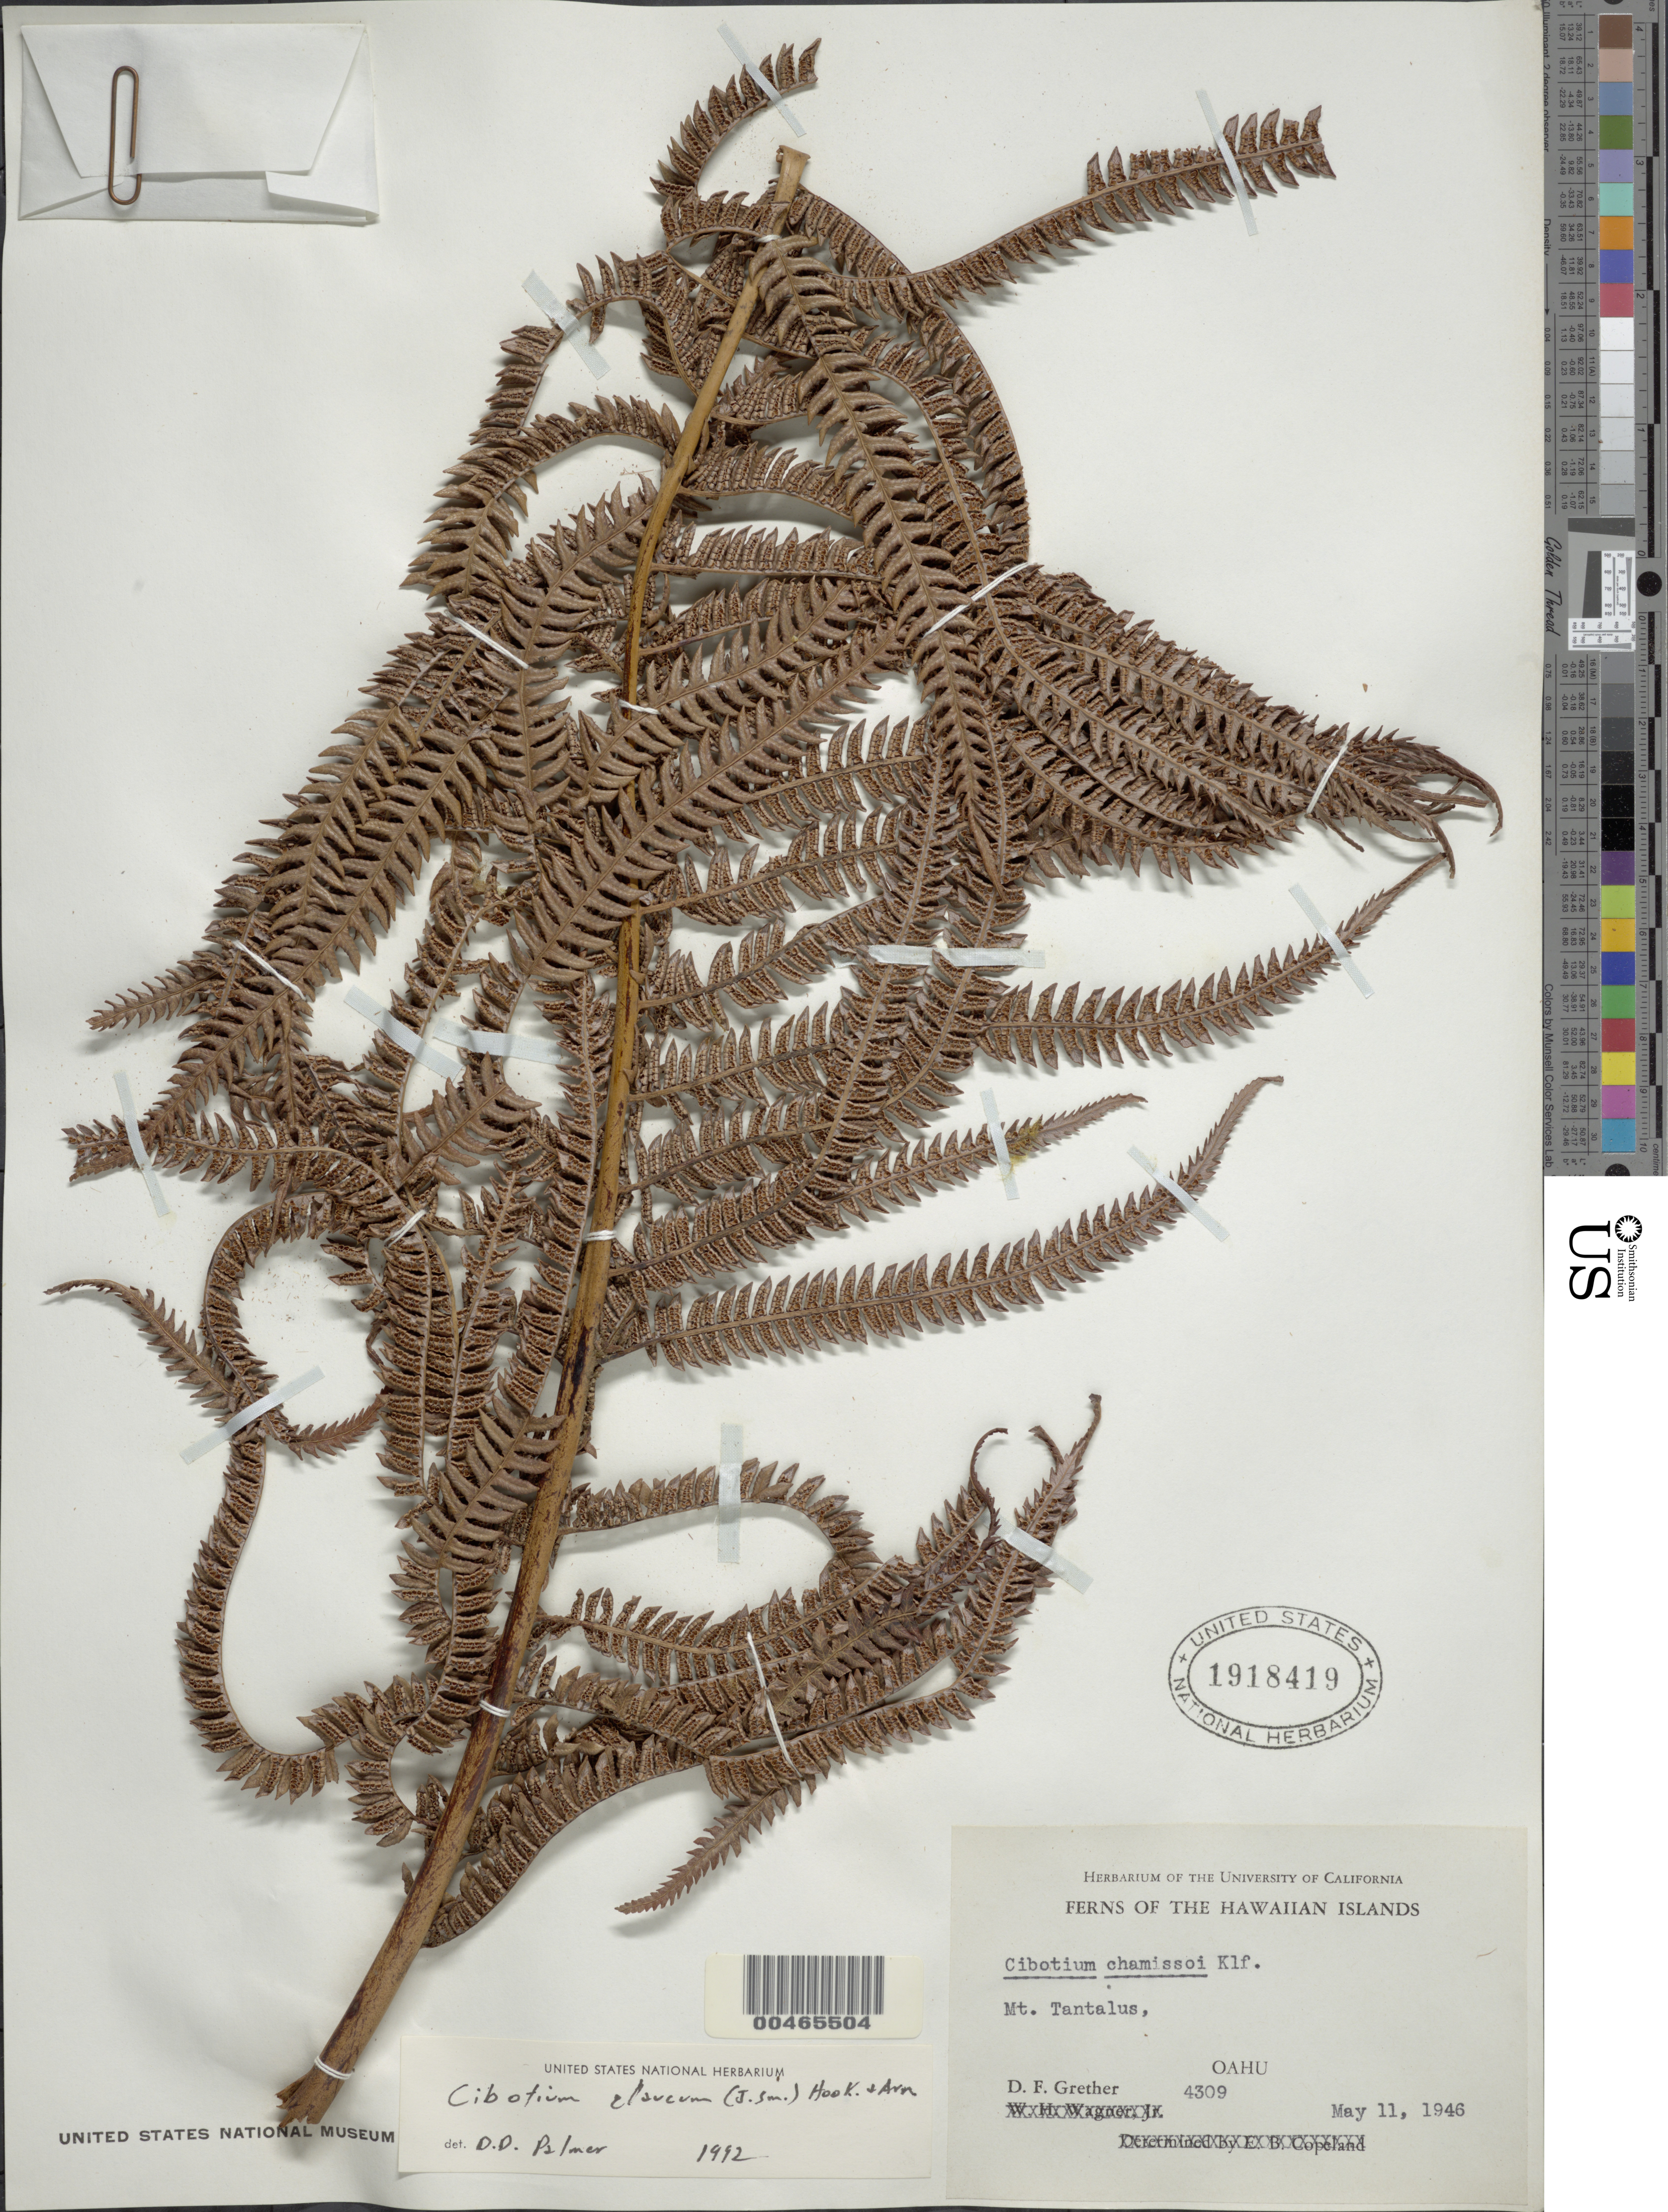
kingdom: Plantae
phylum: Tracheophyta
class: Polypodiopsida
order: Cyatheales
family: Cibotiaceae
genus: Cibotium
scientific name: Cibotium glaucum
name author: (Sm.) Hook. & Arn.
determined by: Palmer, D. D.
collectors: D. F. Grether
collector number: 4309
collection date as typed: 11 May 1946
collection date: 1946-05-11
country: United States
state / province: Hawaii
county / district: Honolulu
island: Oahu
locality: Mt. Tantalus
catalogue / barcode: US 1918419